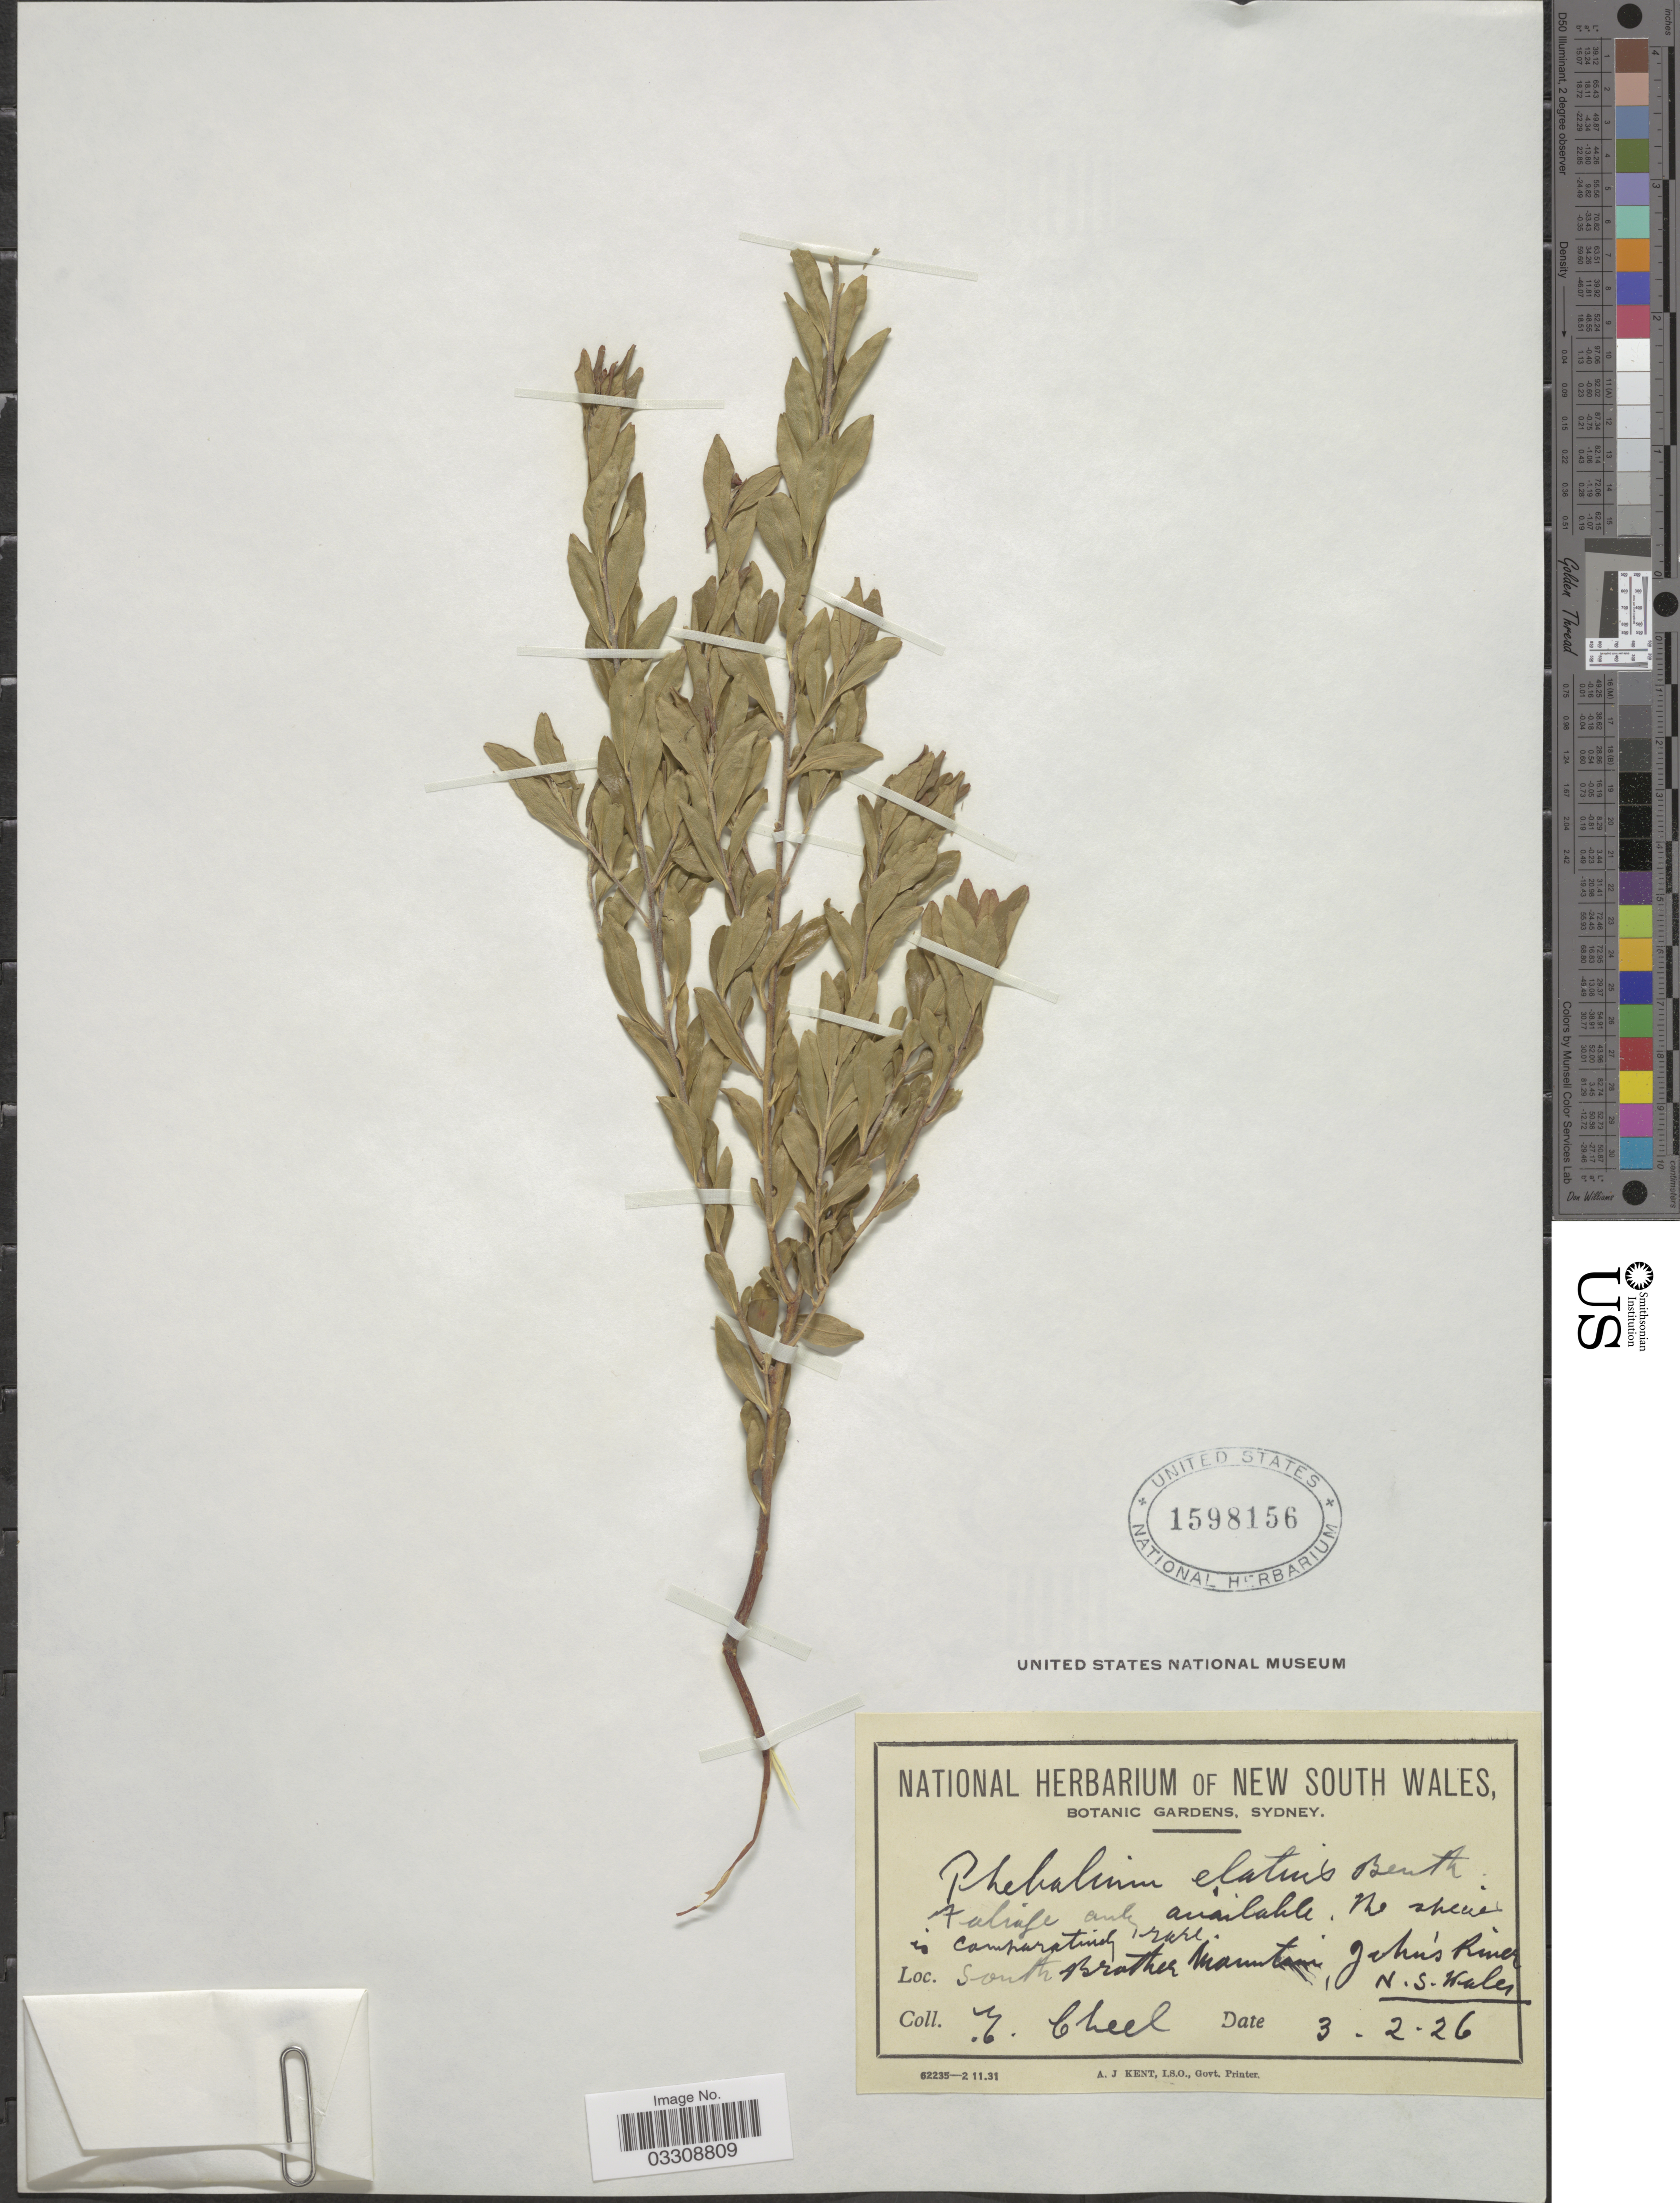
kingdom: Plantae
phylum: Tracheophyta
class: Magnoliopsida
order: Sapindales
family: Rutaceae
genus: Leionema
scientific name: Leionema elatius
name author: (F. Muell.) Paul G. Wilson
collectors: E. Cheel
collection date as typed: Transcribed d/m/y: 3/2/26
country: Australia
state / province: New South Wales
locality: South Brother Mountain, John's River.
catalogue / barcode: US 1598156